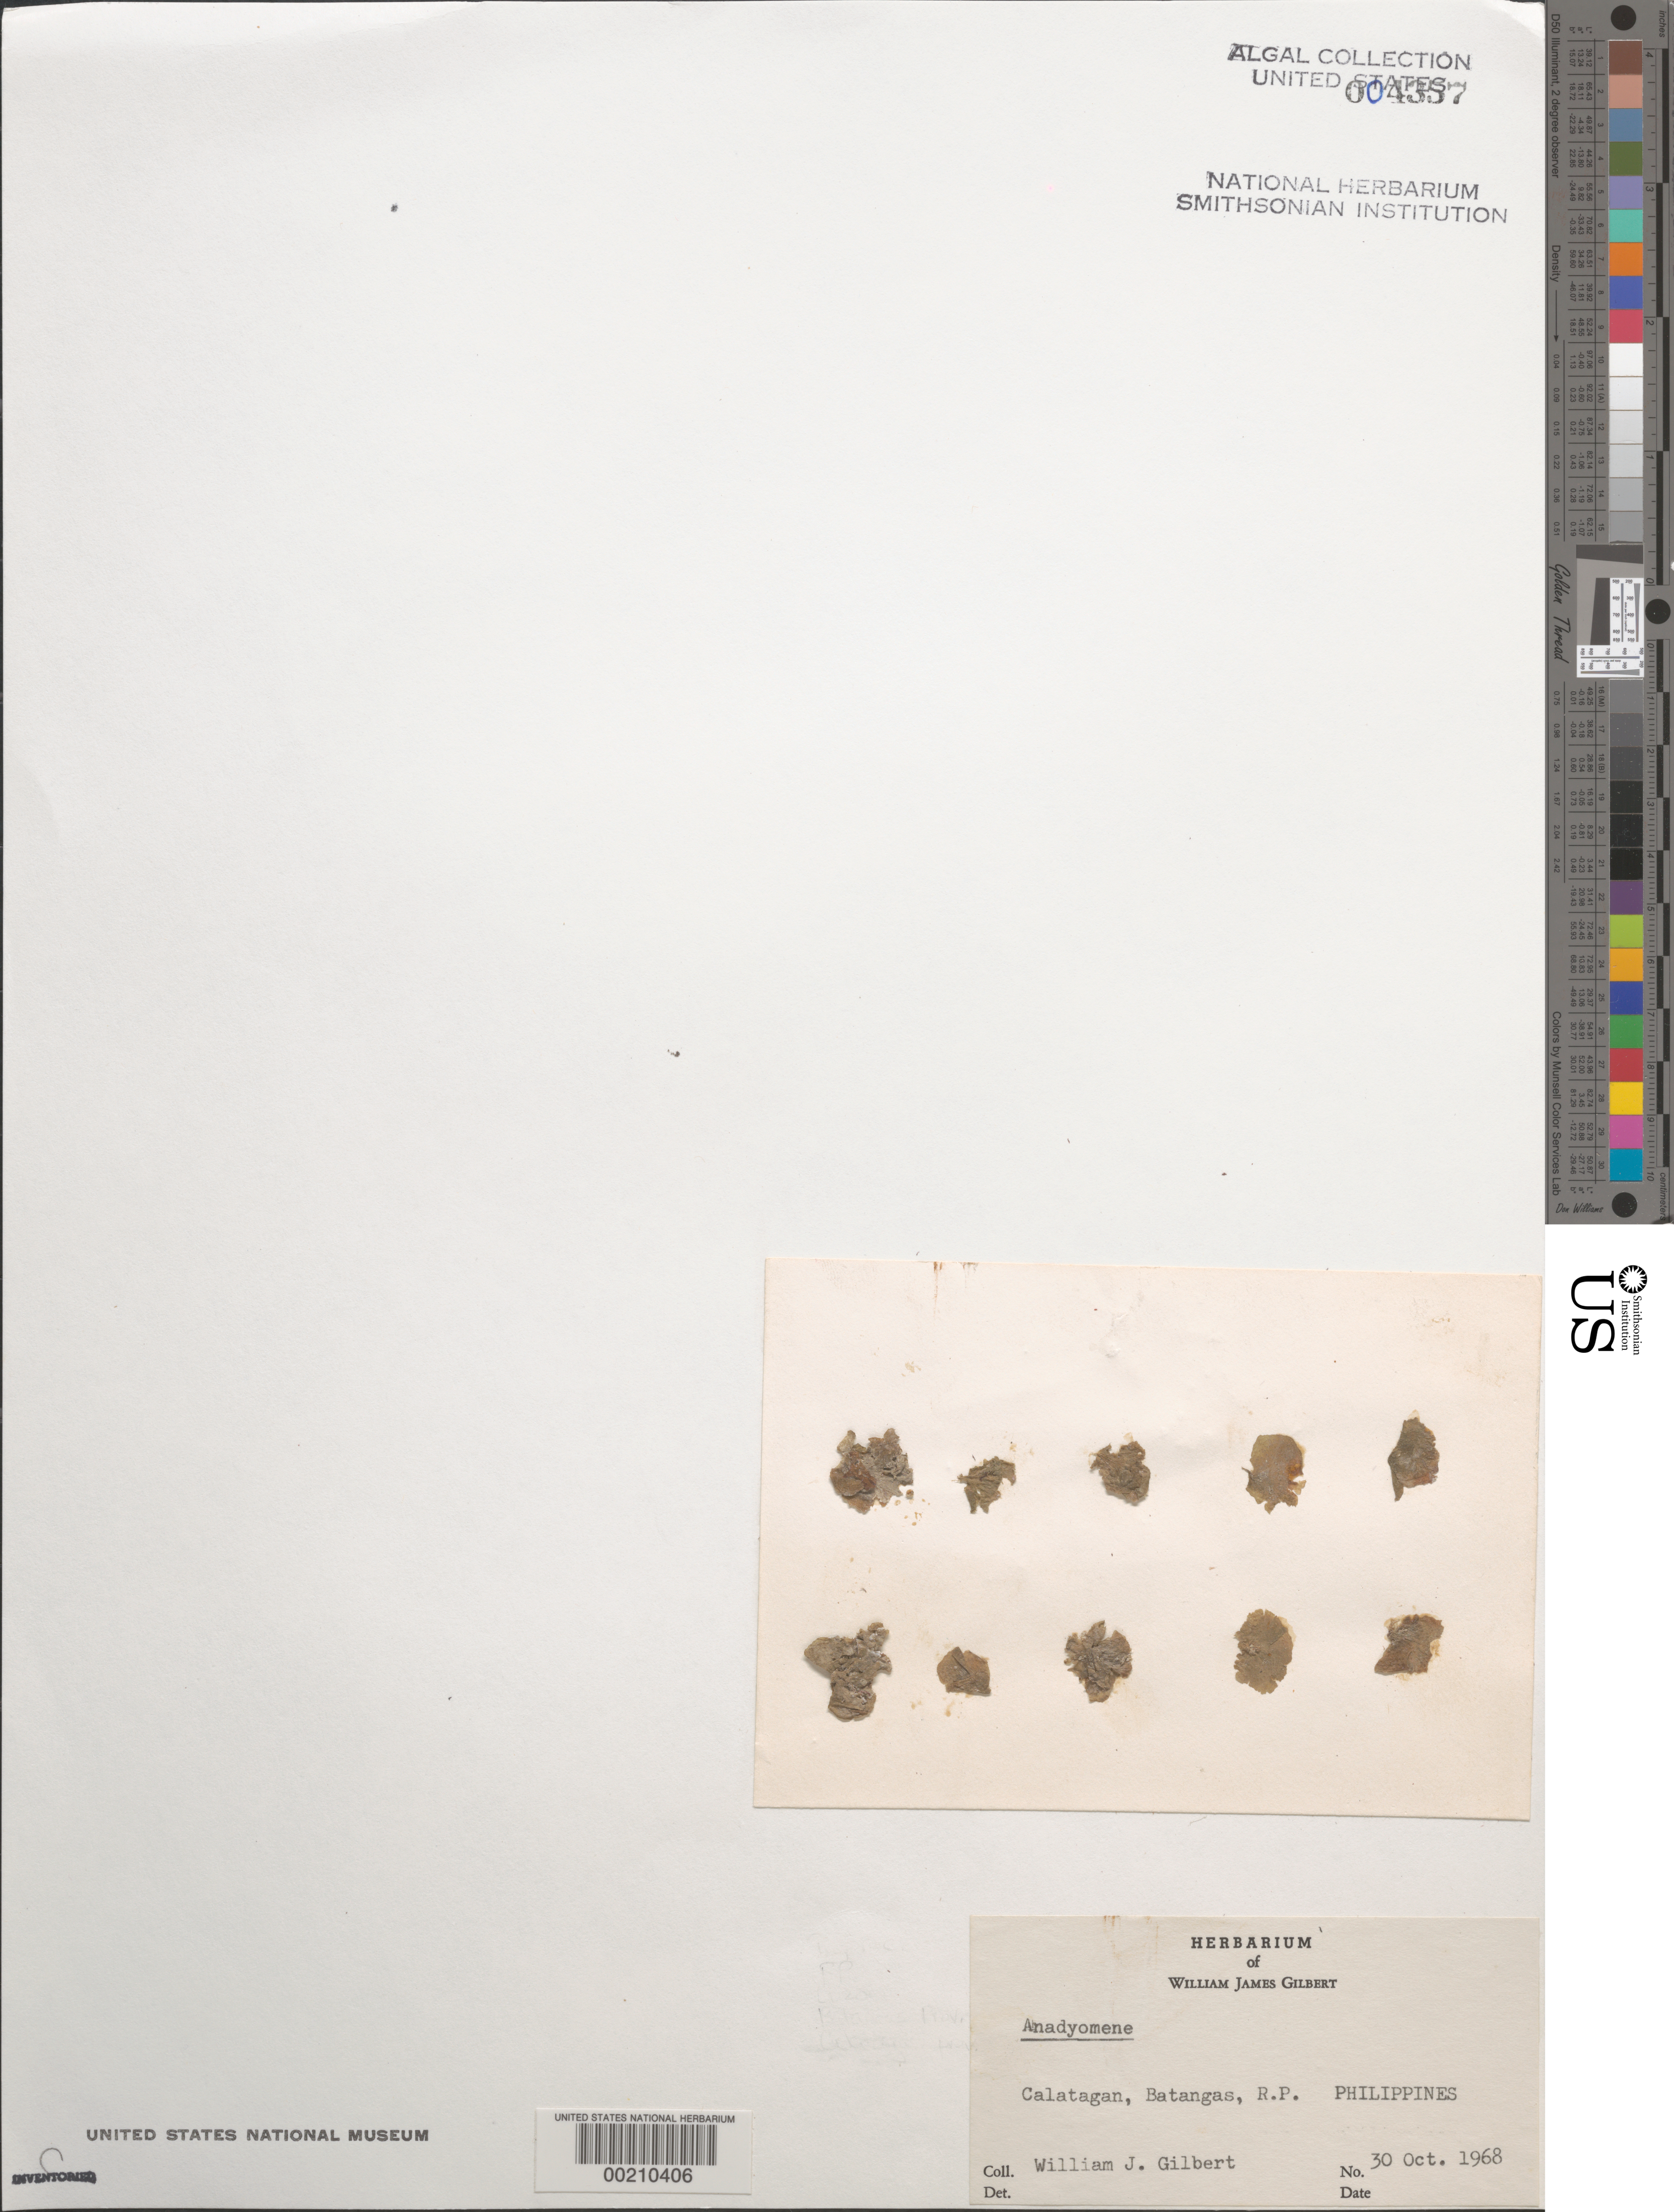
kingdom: Plantae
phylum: Chlorophyta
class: Ulvophyceae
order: Cladophorales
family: Anadyomenaceae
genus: Anadyomene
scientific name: Anadyomene sp.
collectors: W. J. Gilbert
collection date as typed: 30 Oct 1968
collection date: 1968-10-30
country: Philippines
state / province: Calabarzon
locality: Calatagan, batangas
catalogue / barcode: US 4357